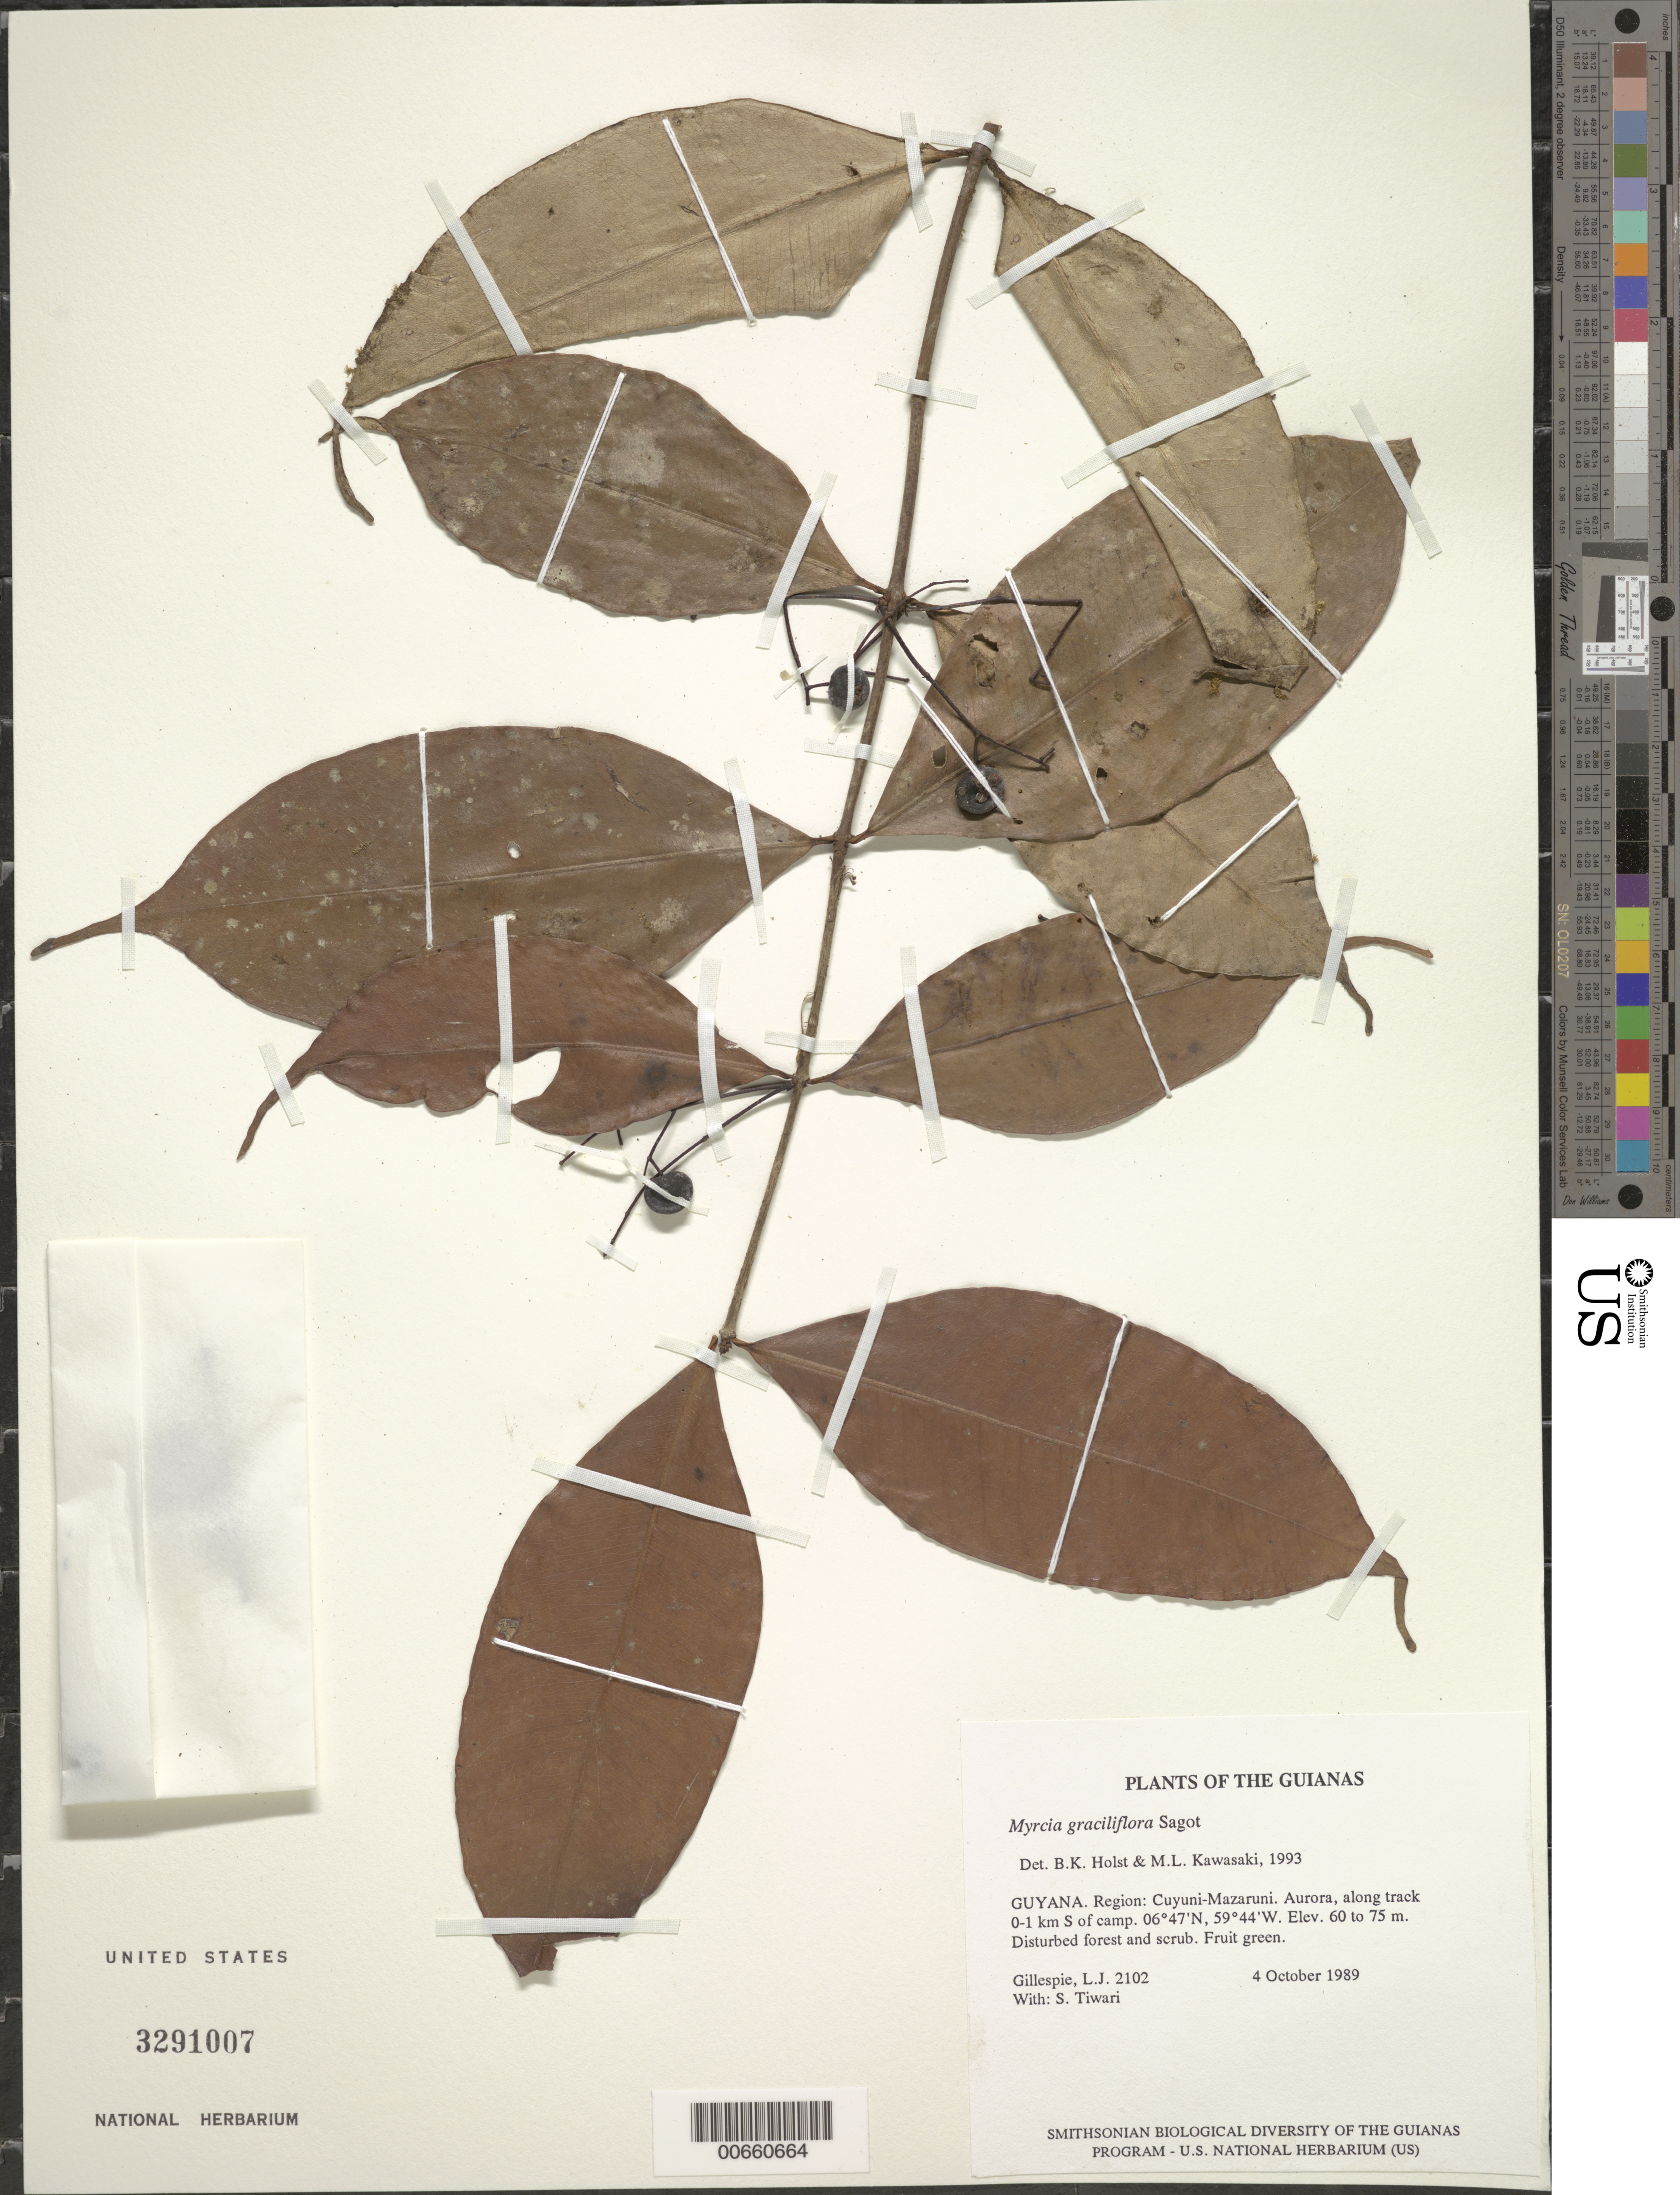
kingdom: Plantae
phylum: Tracheophyta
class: Magnoliopsida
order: Myrtales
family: Myrtaceae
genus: Myrcia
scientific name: Myrcia graciliflora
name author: Sagot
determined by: Holst, Bruce K.; Kawasaki, María L.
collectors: L. J. Gillespie & S. Tiwari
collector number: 2102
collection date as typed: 4 October 1989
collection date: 1989-10-04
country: Guyana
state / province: Cuyuni-Mazaruni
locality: Aurora, along track 0-1 km S of camp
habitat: Disturbed forest and scrub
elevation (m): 60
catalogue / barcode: US 3291007